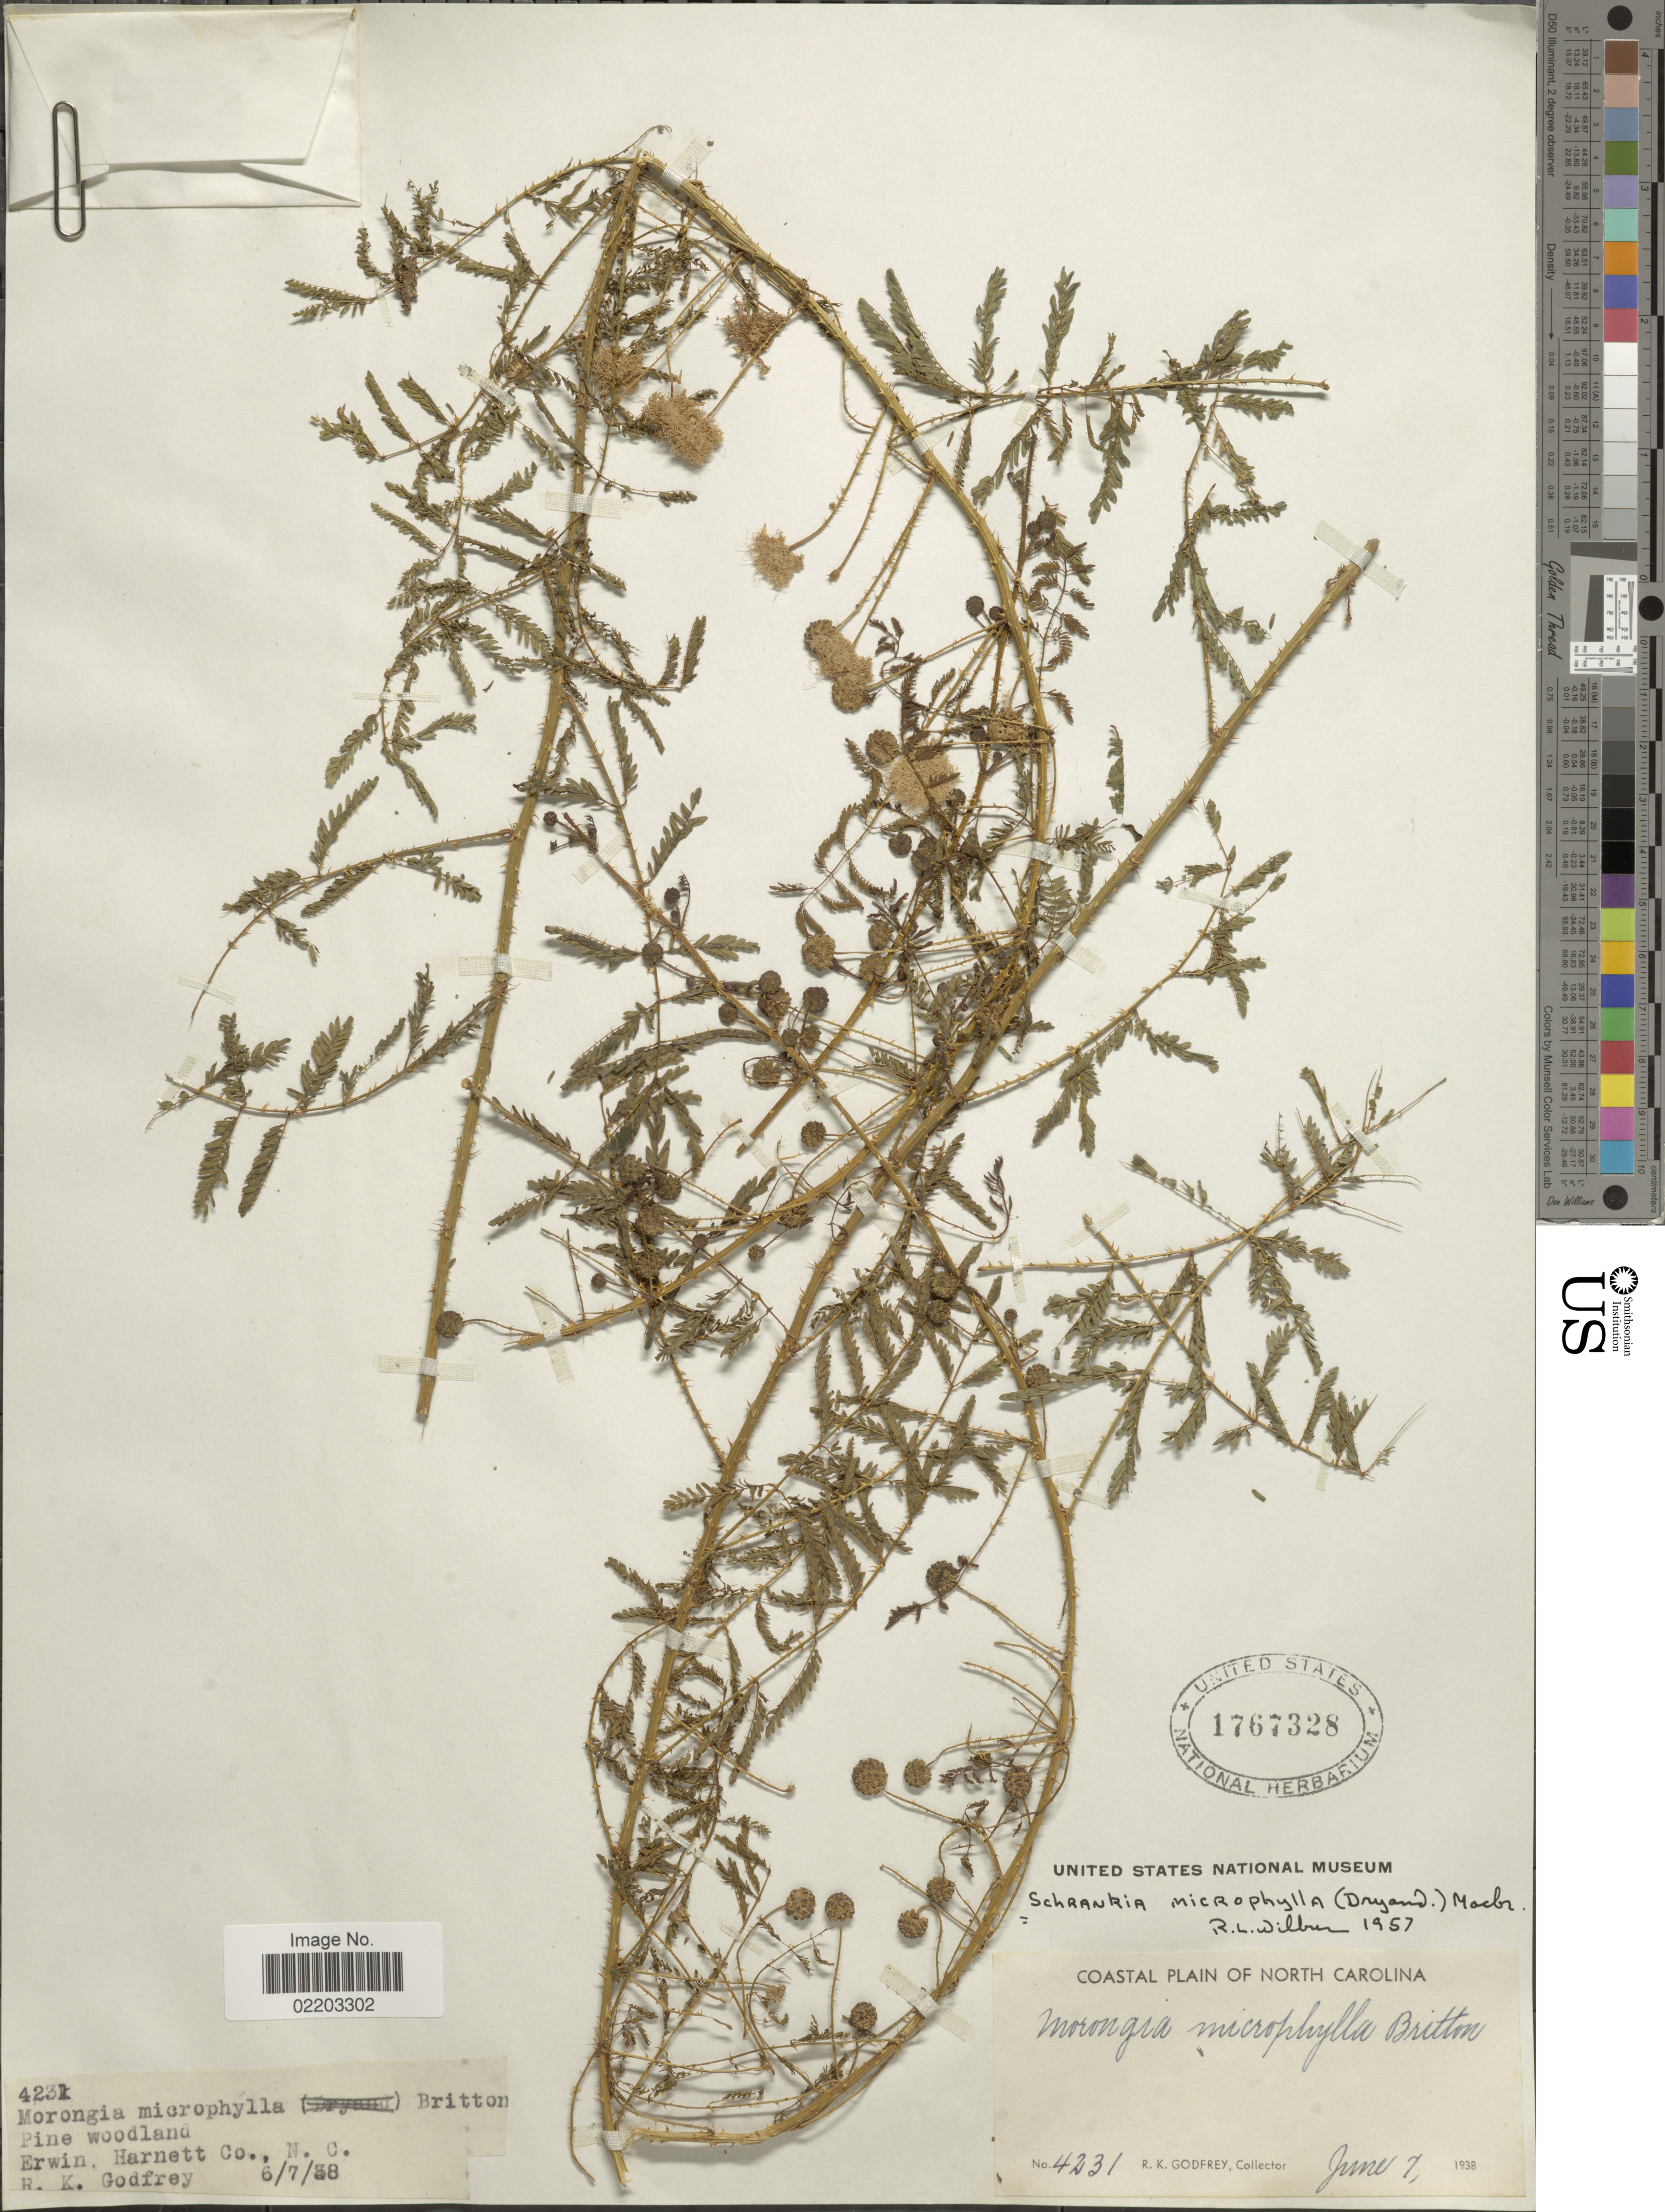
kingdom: Plantae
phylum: Tracheophyta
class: Magnoliopsida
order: Fabales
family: Fabaceae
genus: Mimosa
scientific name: Mimosa microphylla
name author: Dryand.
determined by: Strong, M. T., (US), Smithsonian Institution - National Museum of Natural History (UNITED STATES)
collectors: R. K. Godfrey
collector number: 4231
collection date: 1938-06-07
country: United States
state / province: North Carolina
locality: Coastal Plain of North Carolina, Pine woodland, Erwin, Harnett Co.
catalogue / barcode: US 1767328